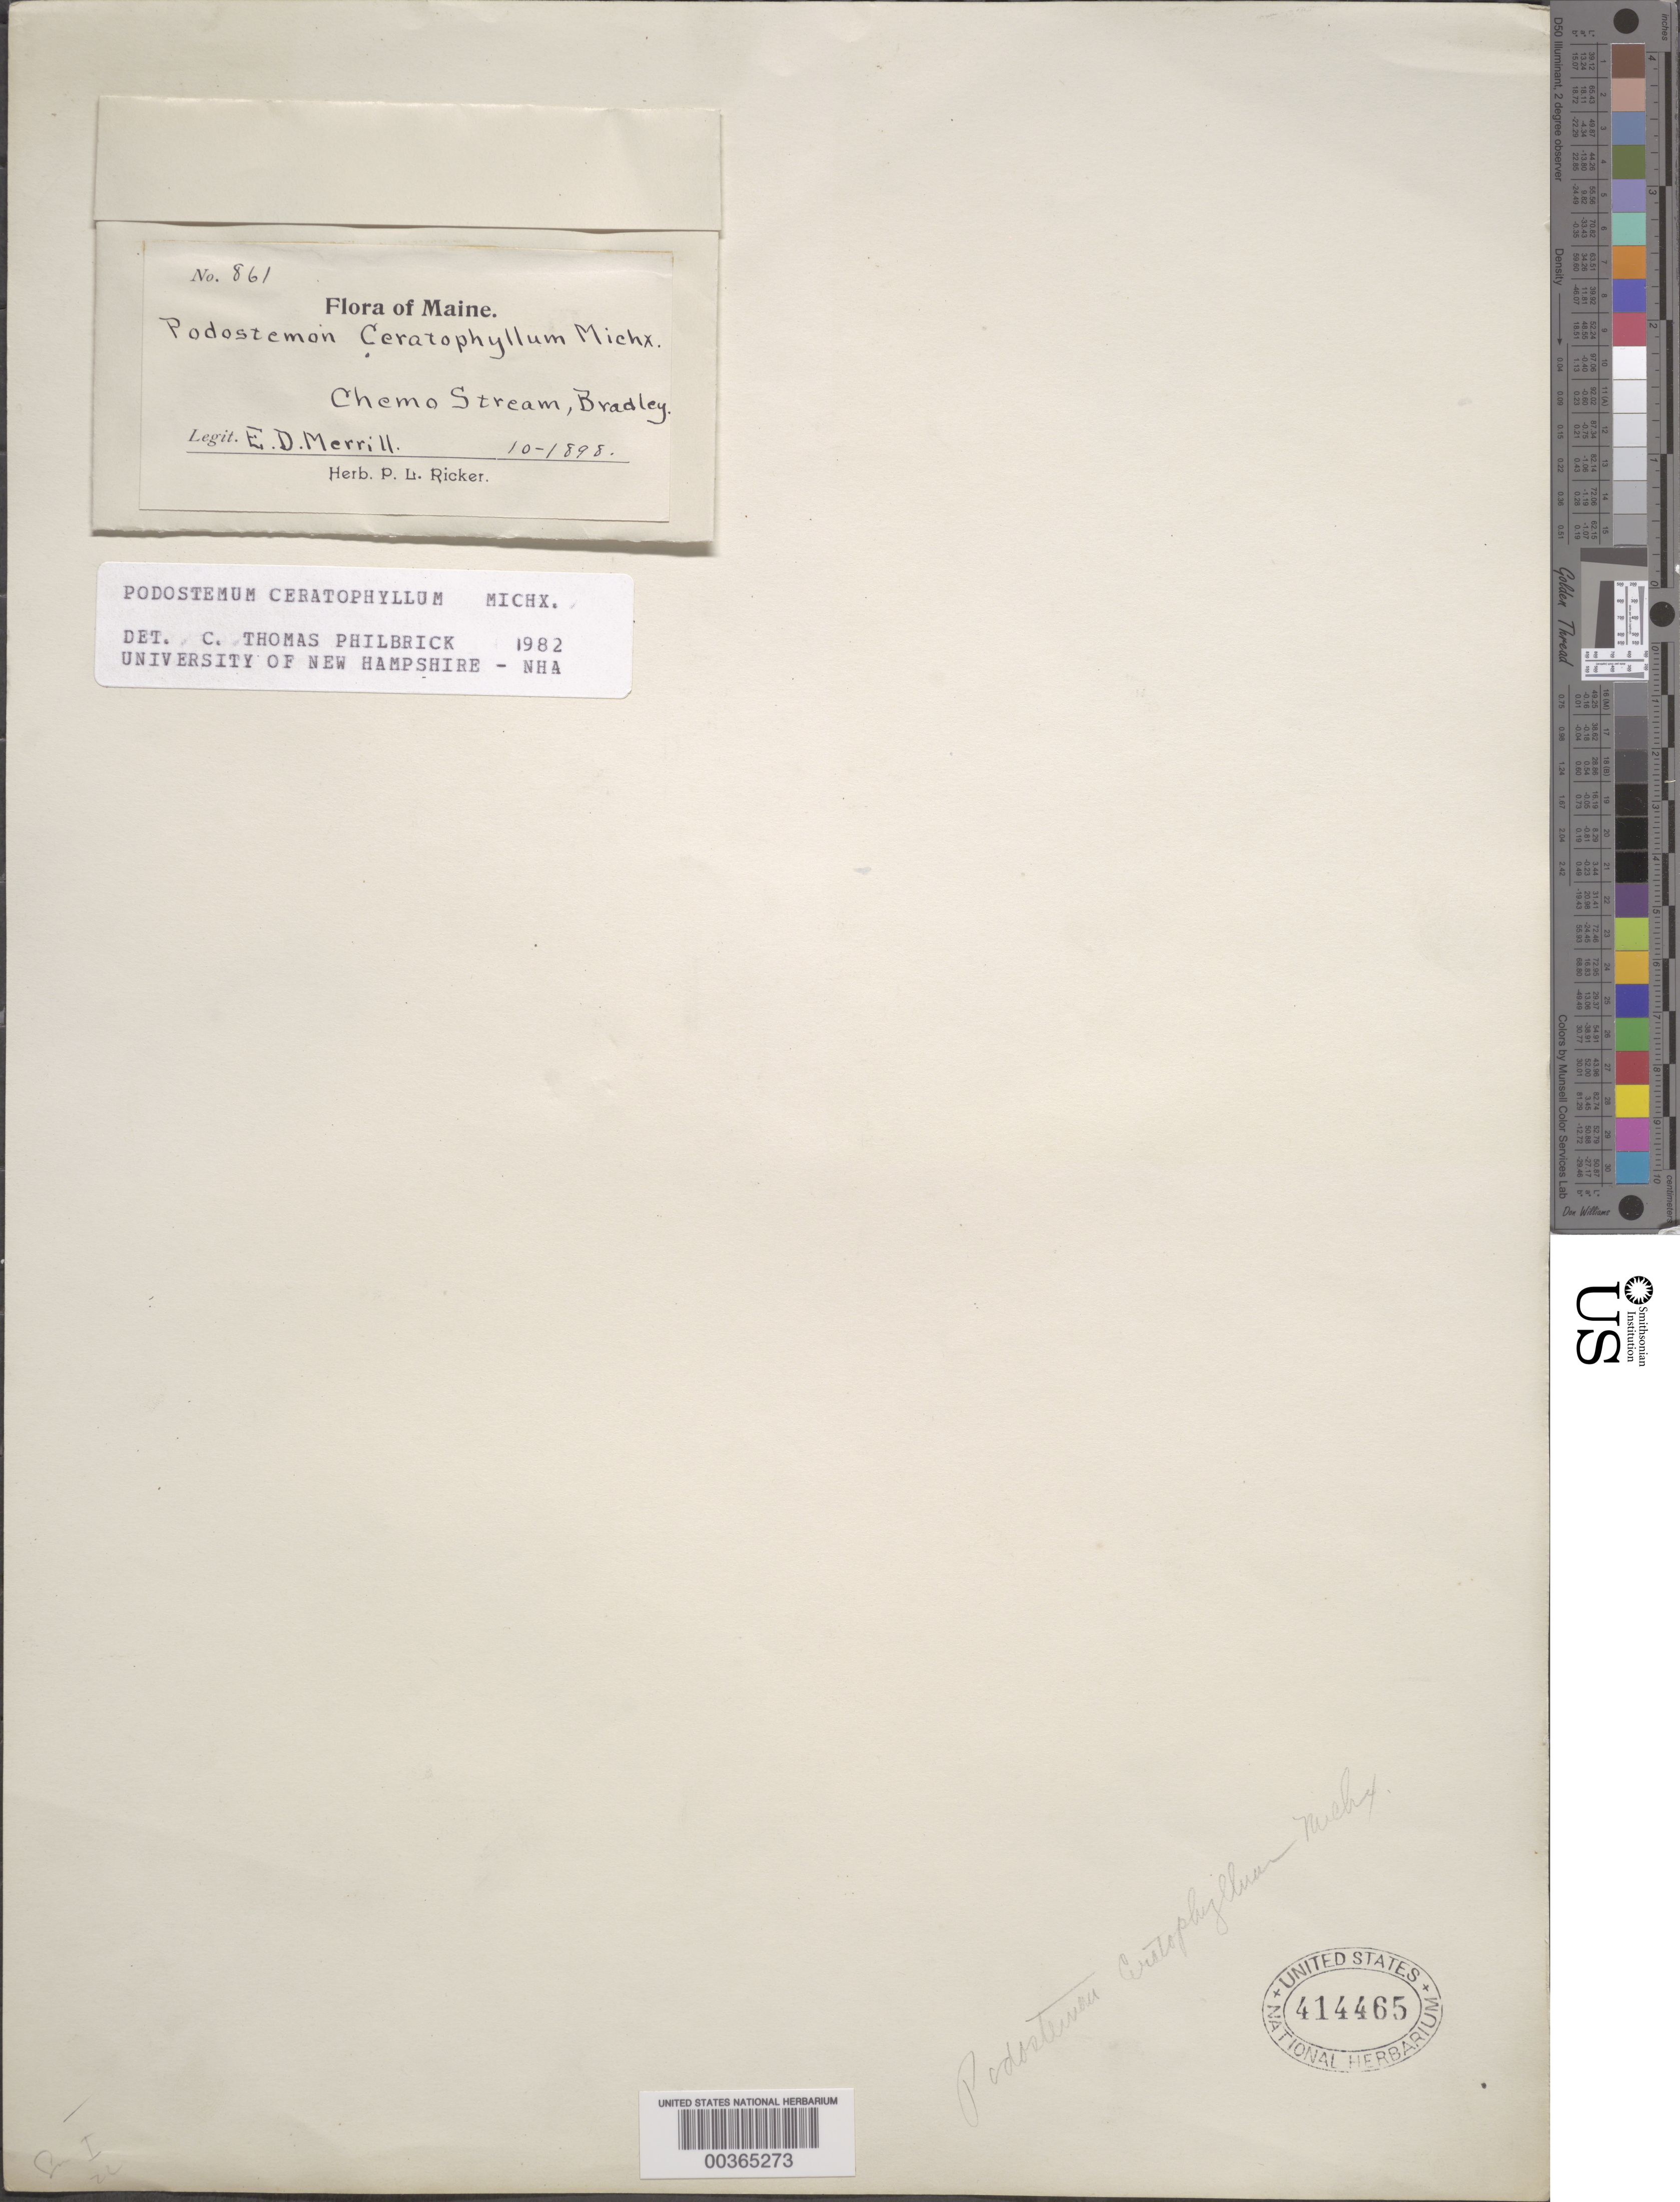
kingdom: Plantae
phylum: Tracheophyta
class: Magnoliopsida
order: Malpighiales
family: Podostemaceae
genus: Podostemum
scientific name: Podostemum ceratophylllum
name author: Michx.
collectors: E. D. Merrill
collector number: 861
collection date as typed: Oct 1898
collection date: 1898-10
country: United States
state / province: Maine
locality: Chemo stream, bradley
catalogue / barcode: US 414465